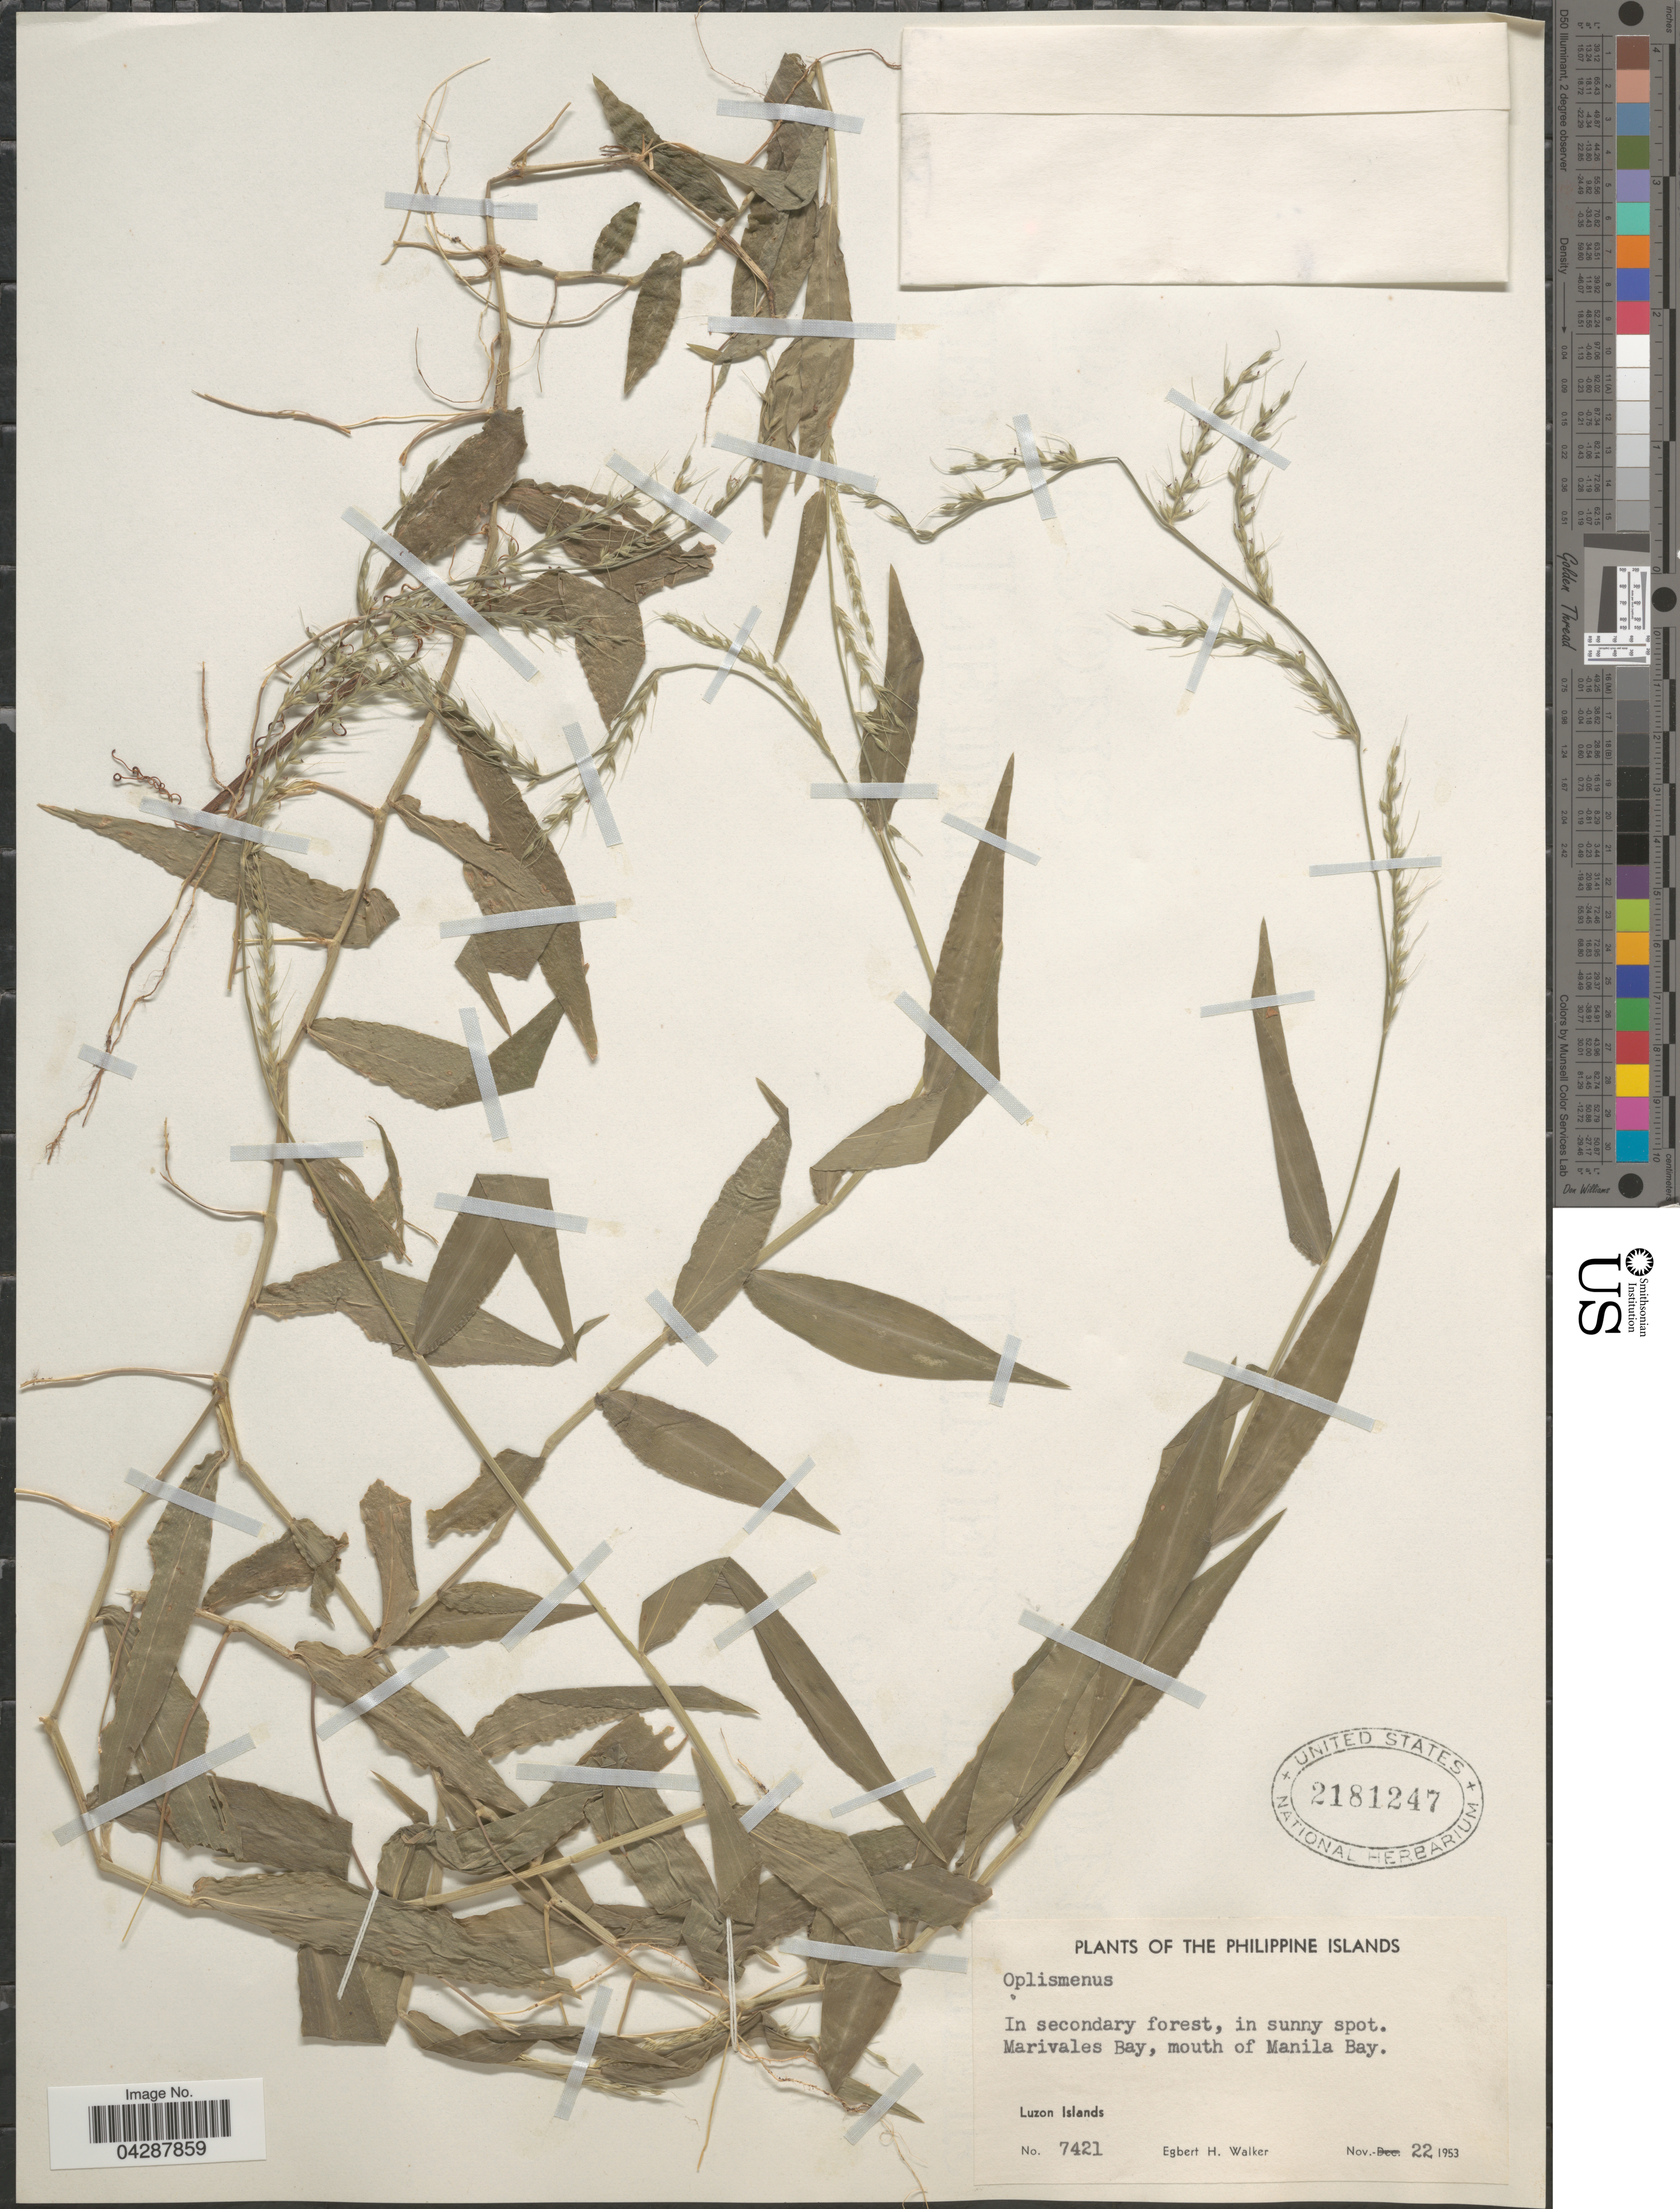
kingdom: Plantae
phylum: Tracheophyta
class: Liliopsida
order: Poales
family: Poaceae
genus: Oplismenus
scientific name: Oplismenus sp.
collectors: E. H. Walker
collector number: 7421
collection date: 1953-11-22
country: Philippines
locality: Marivales Bay, mouth of Manila Bay. Luzon Islands.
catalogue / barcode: US 2181247